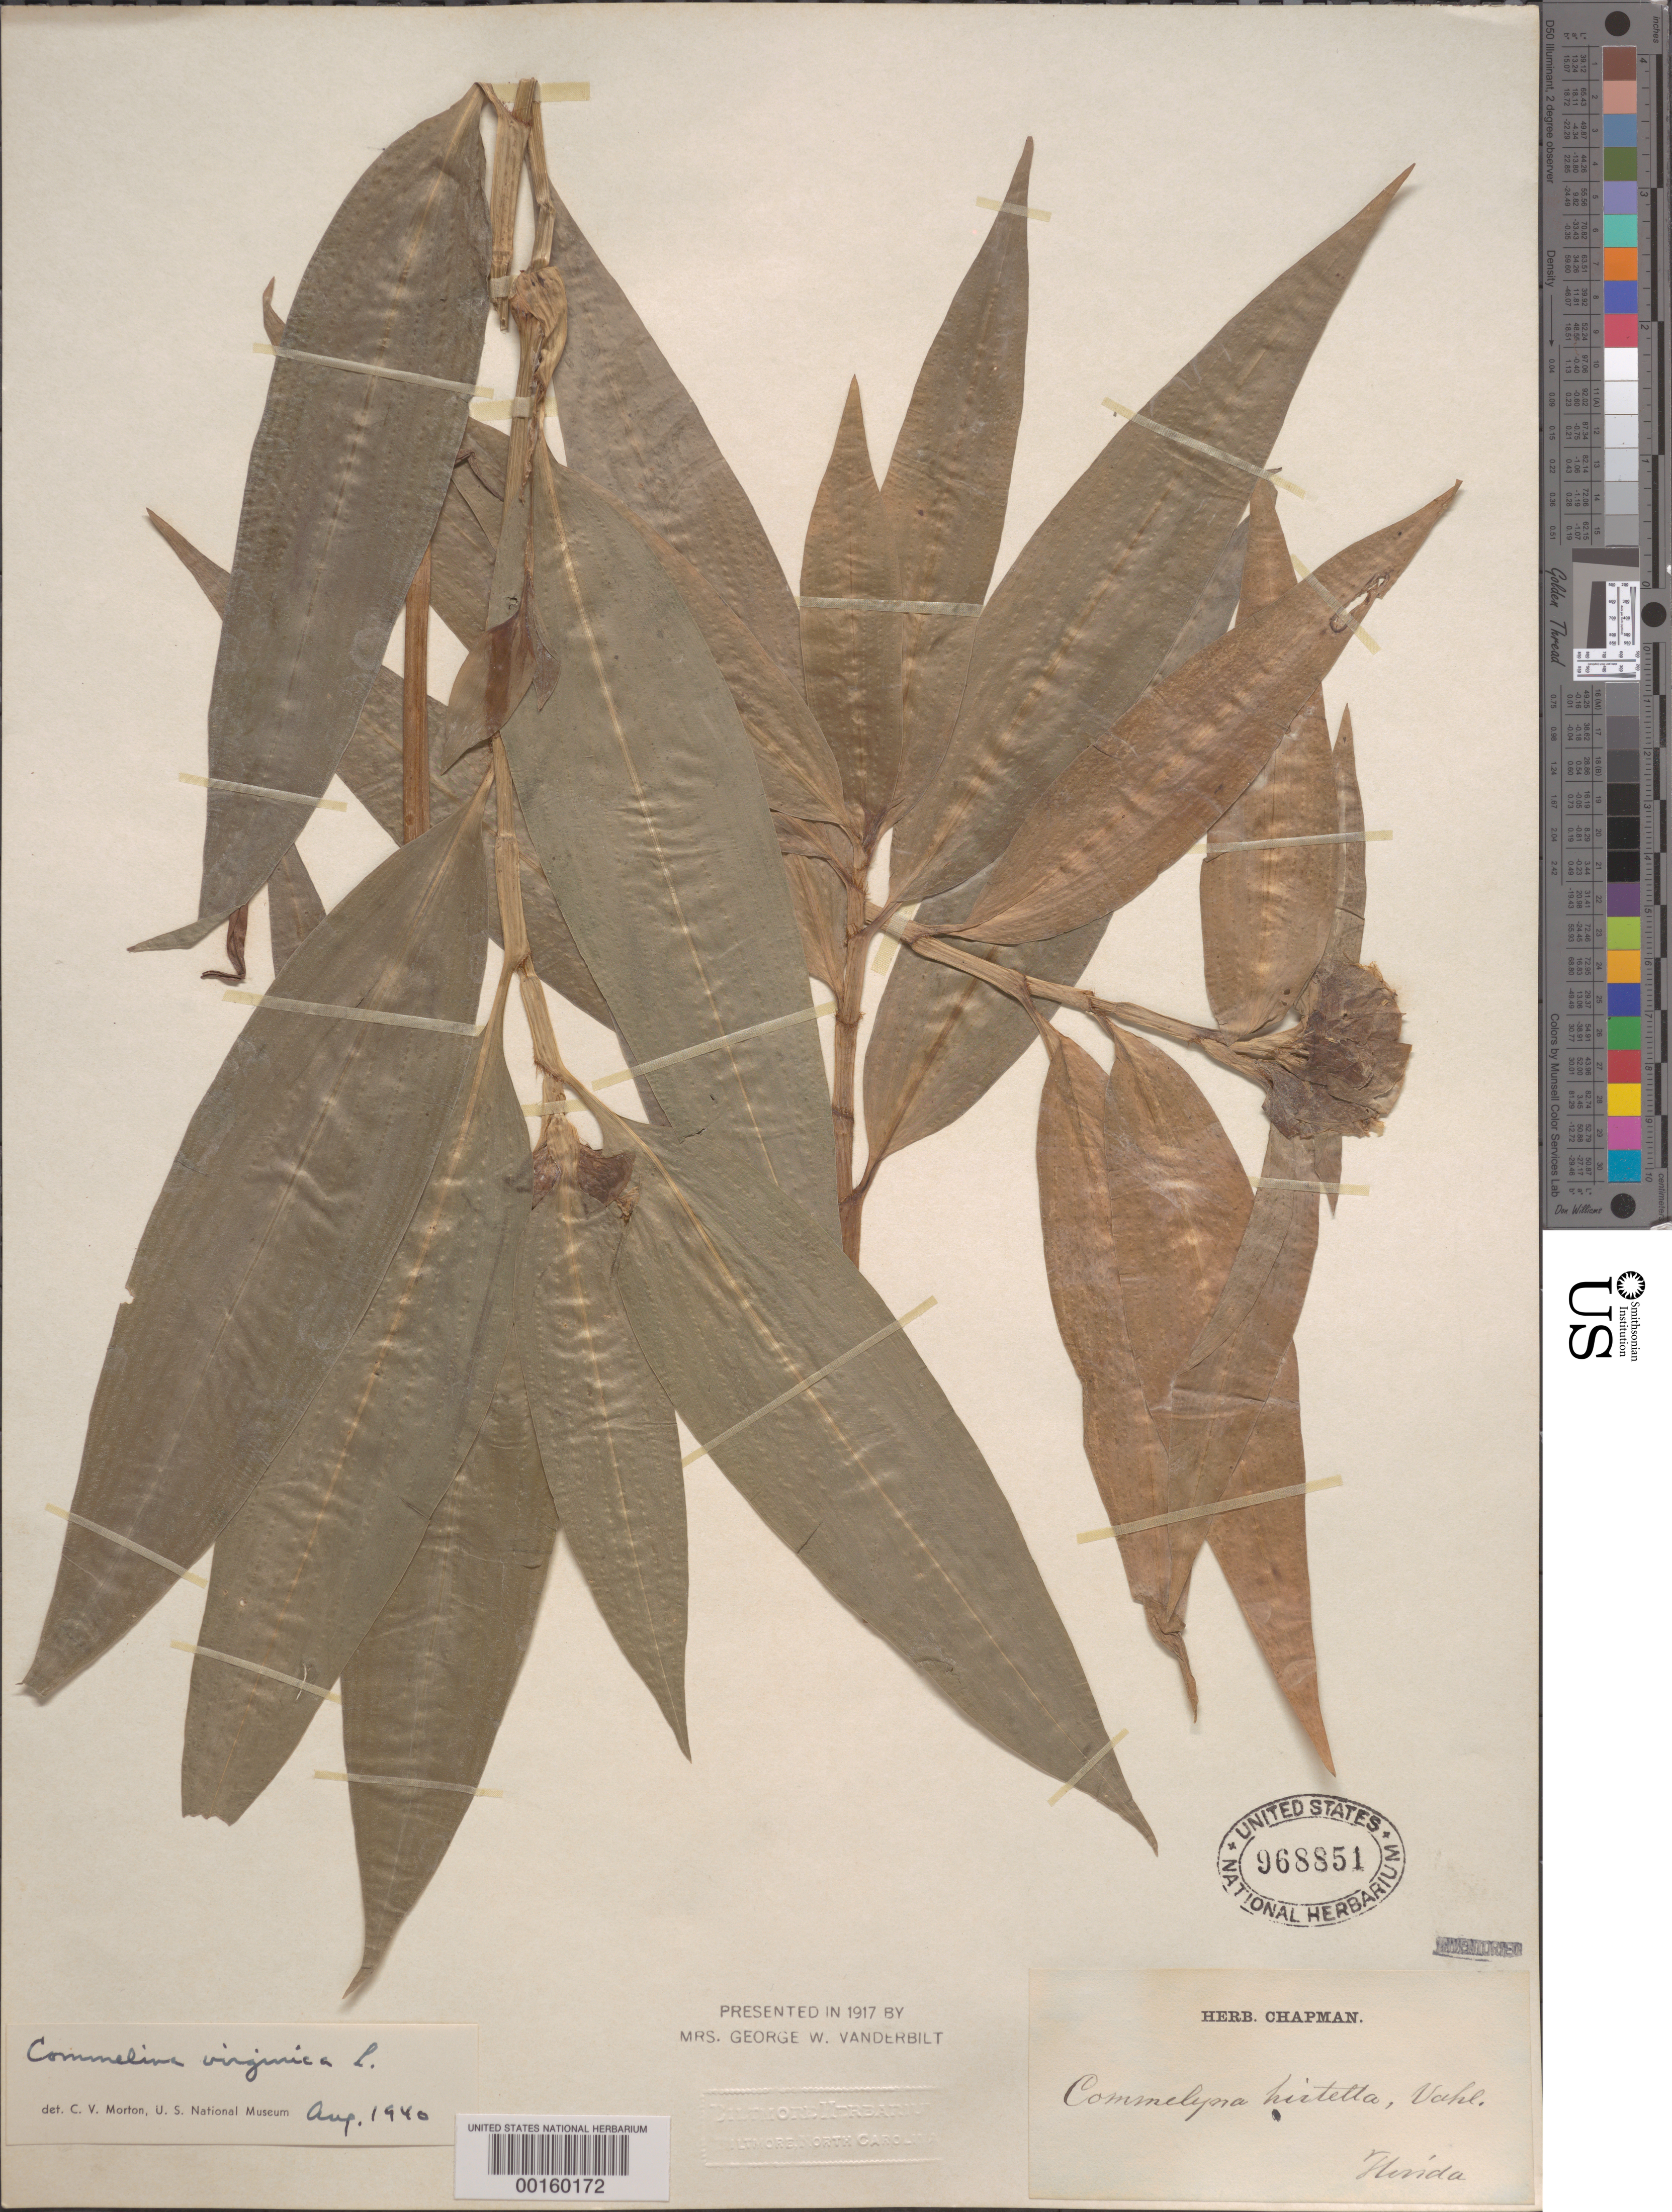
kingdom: Plantae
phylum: Tracheophyta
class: Liliopsida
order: Commelinales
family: Commelinaceae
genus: Commelina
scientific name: Commelina virginica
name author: L.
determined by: Morton, C. V.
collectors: A. Chapman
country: United States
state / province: Florida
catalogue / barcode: US 968851